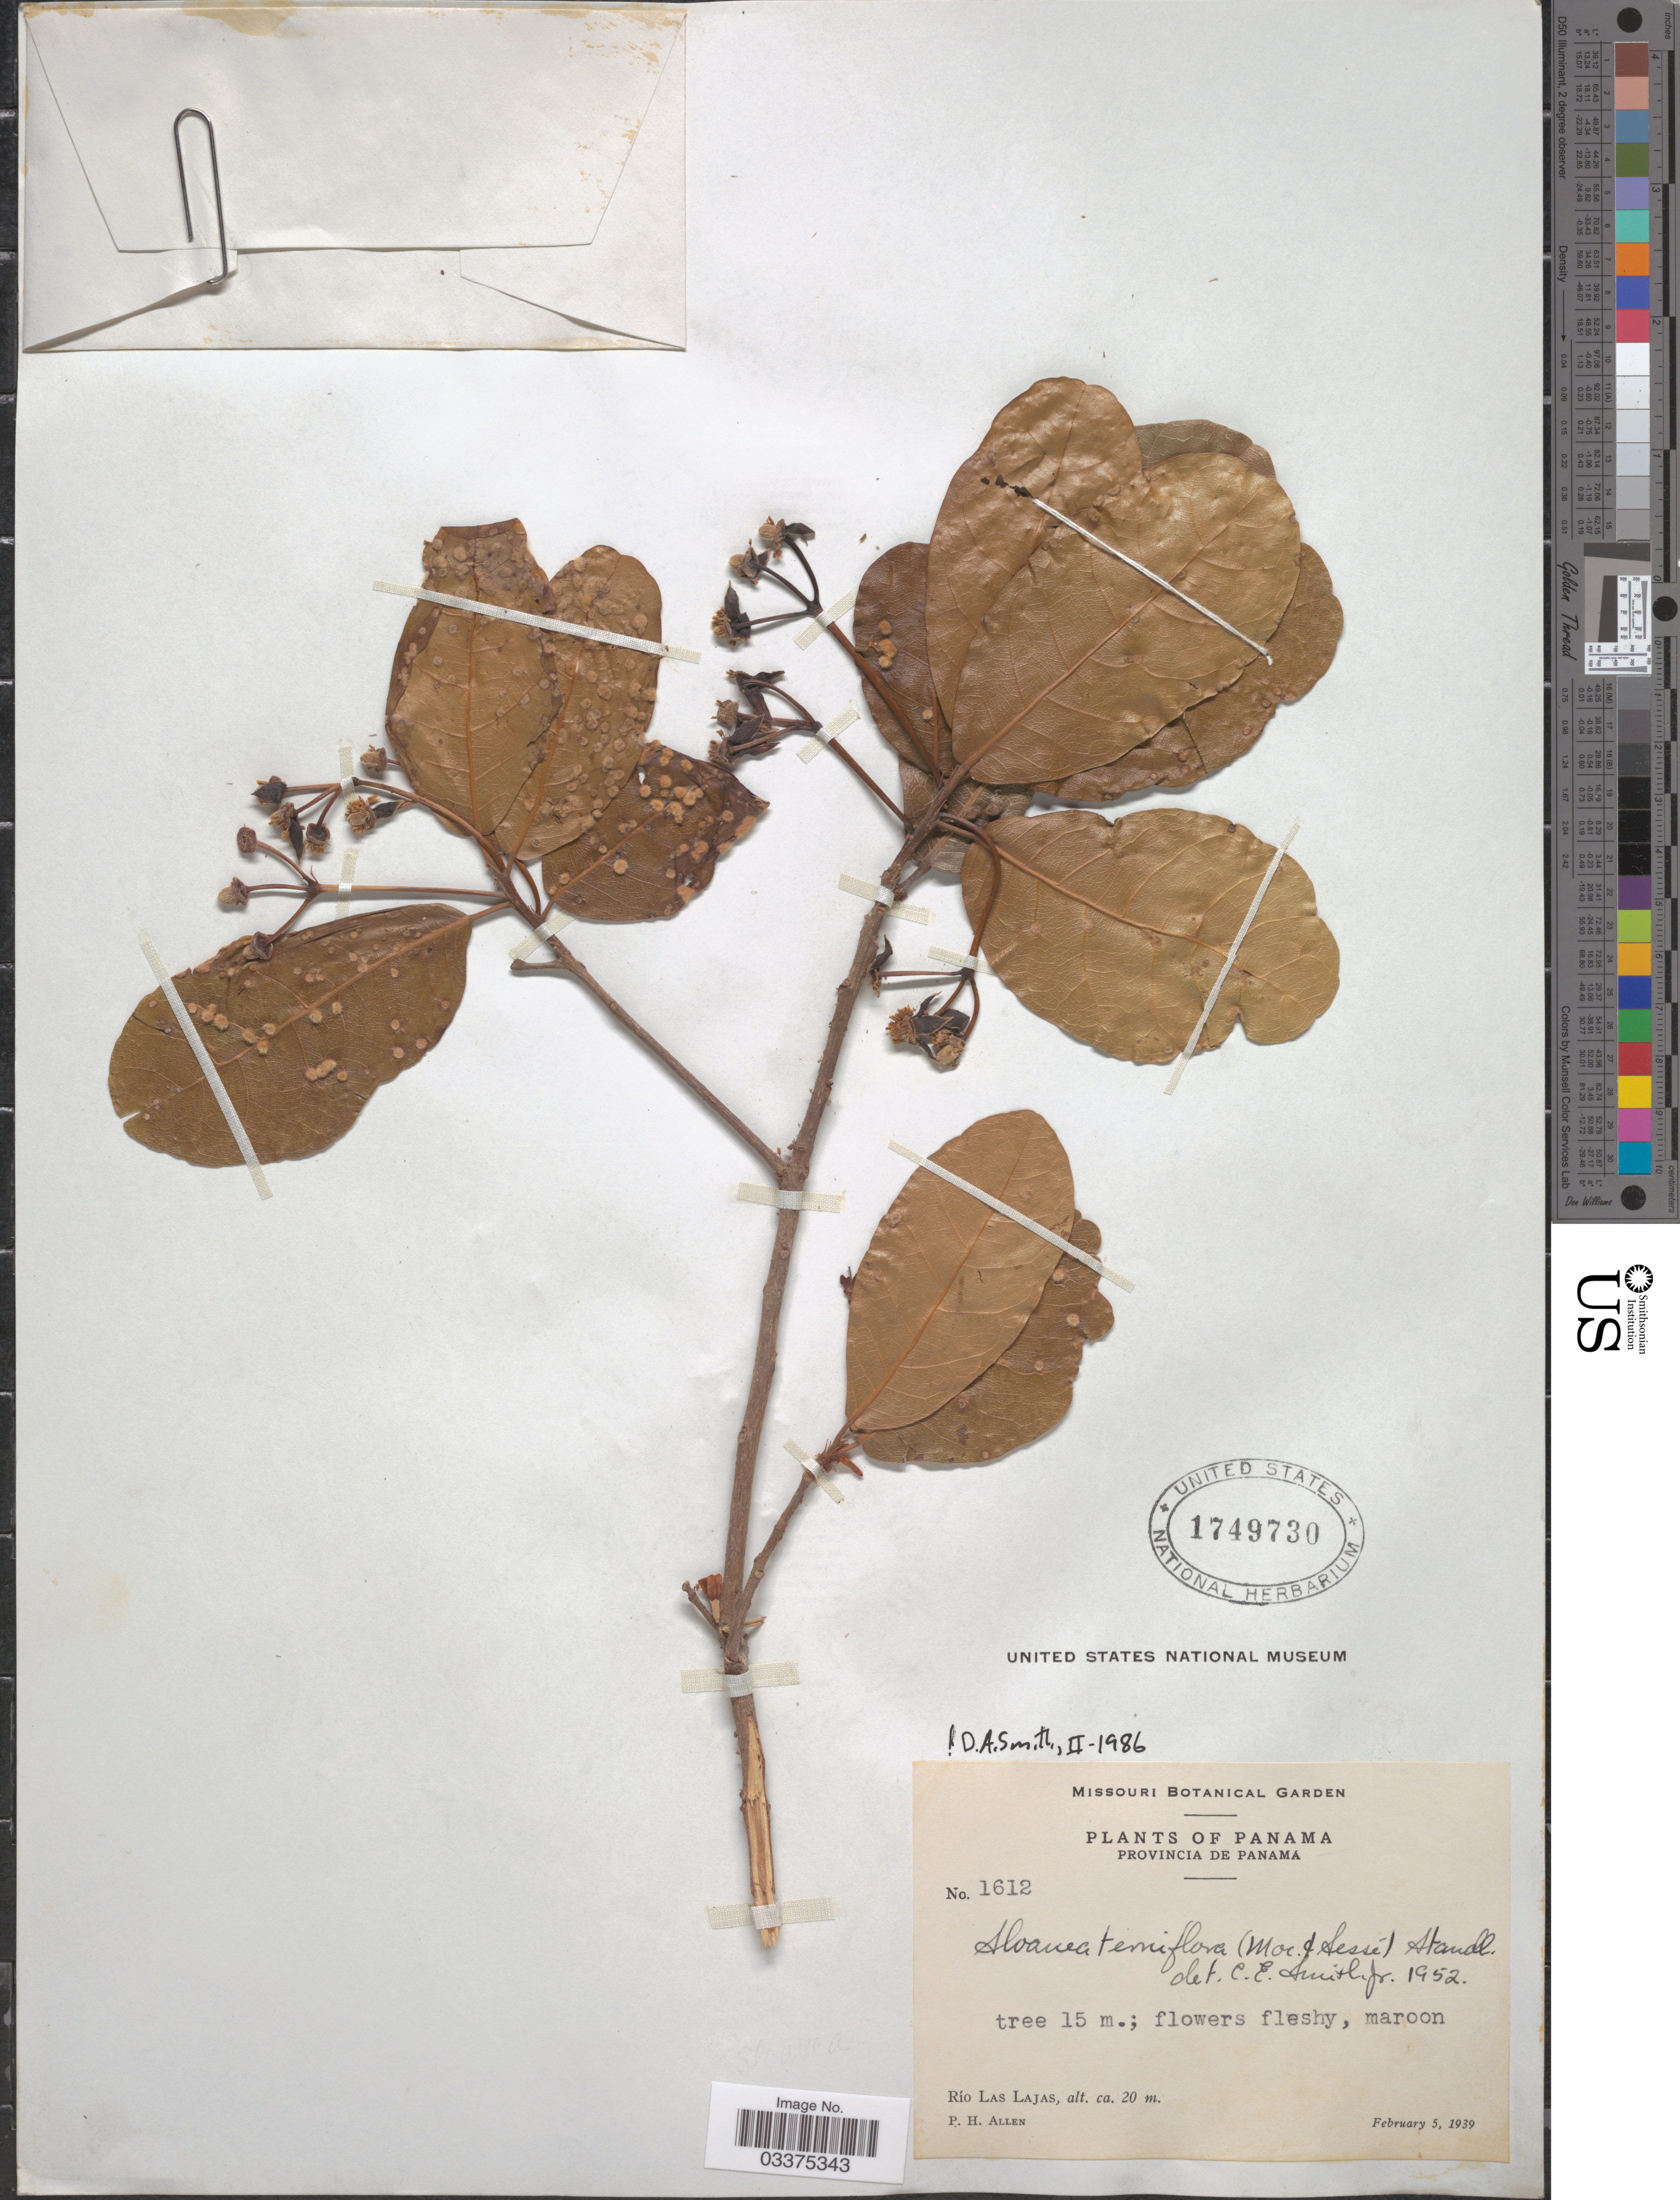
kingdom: Plantae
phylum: Tracheophyta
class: Magnoliopsida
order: Oxalidales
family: Elaeocarpaceae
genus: Sloanea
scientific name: Sloanea terniflora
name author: (Moc. & Sessé ex DC.) Standl.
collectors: P. H. Allen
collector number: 1612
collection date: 1939-02-05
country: Panama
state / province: Panamá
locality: Río Las Lajas.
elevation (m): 20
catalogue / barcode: US 1749730